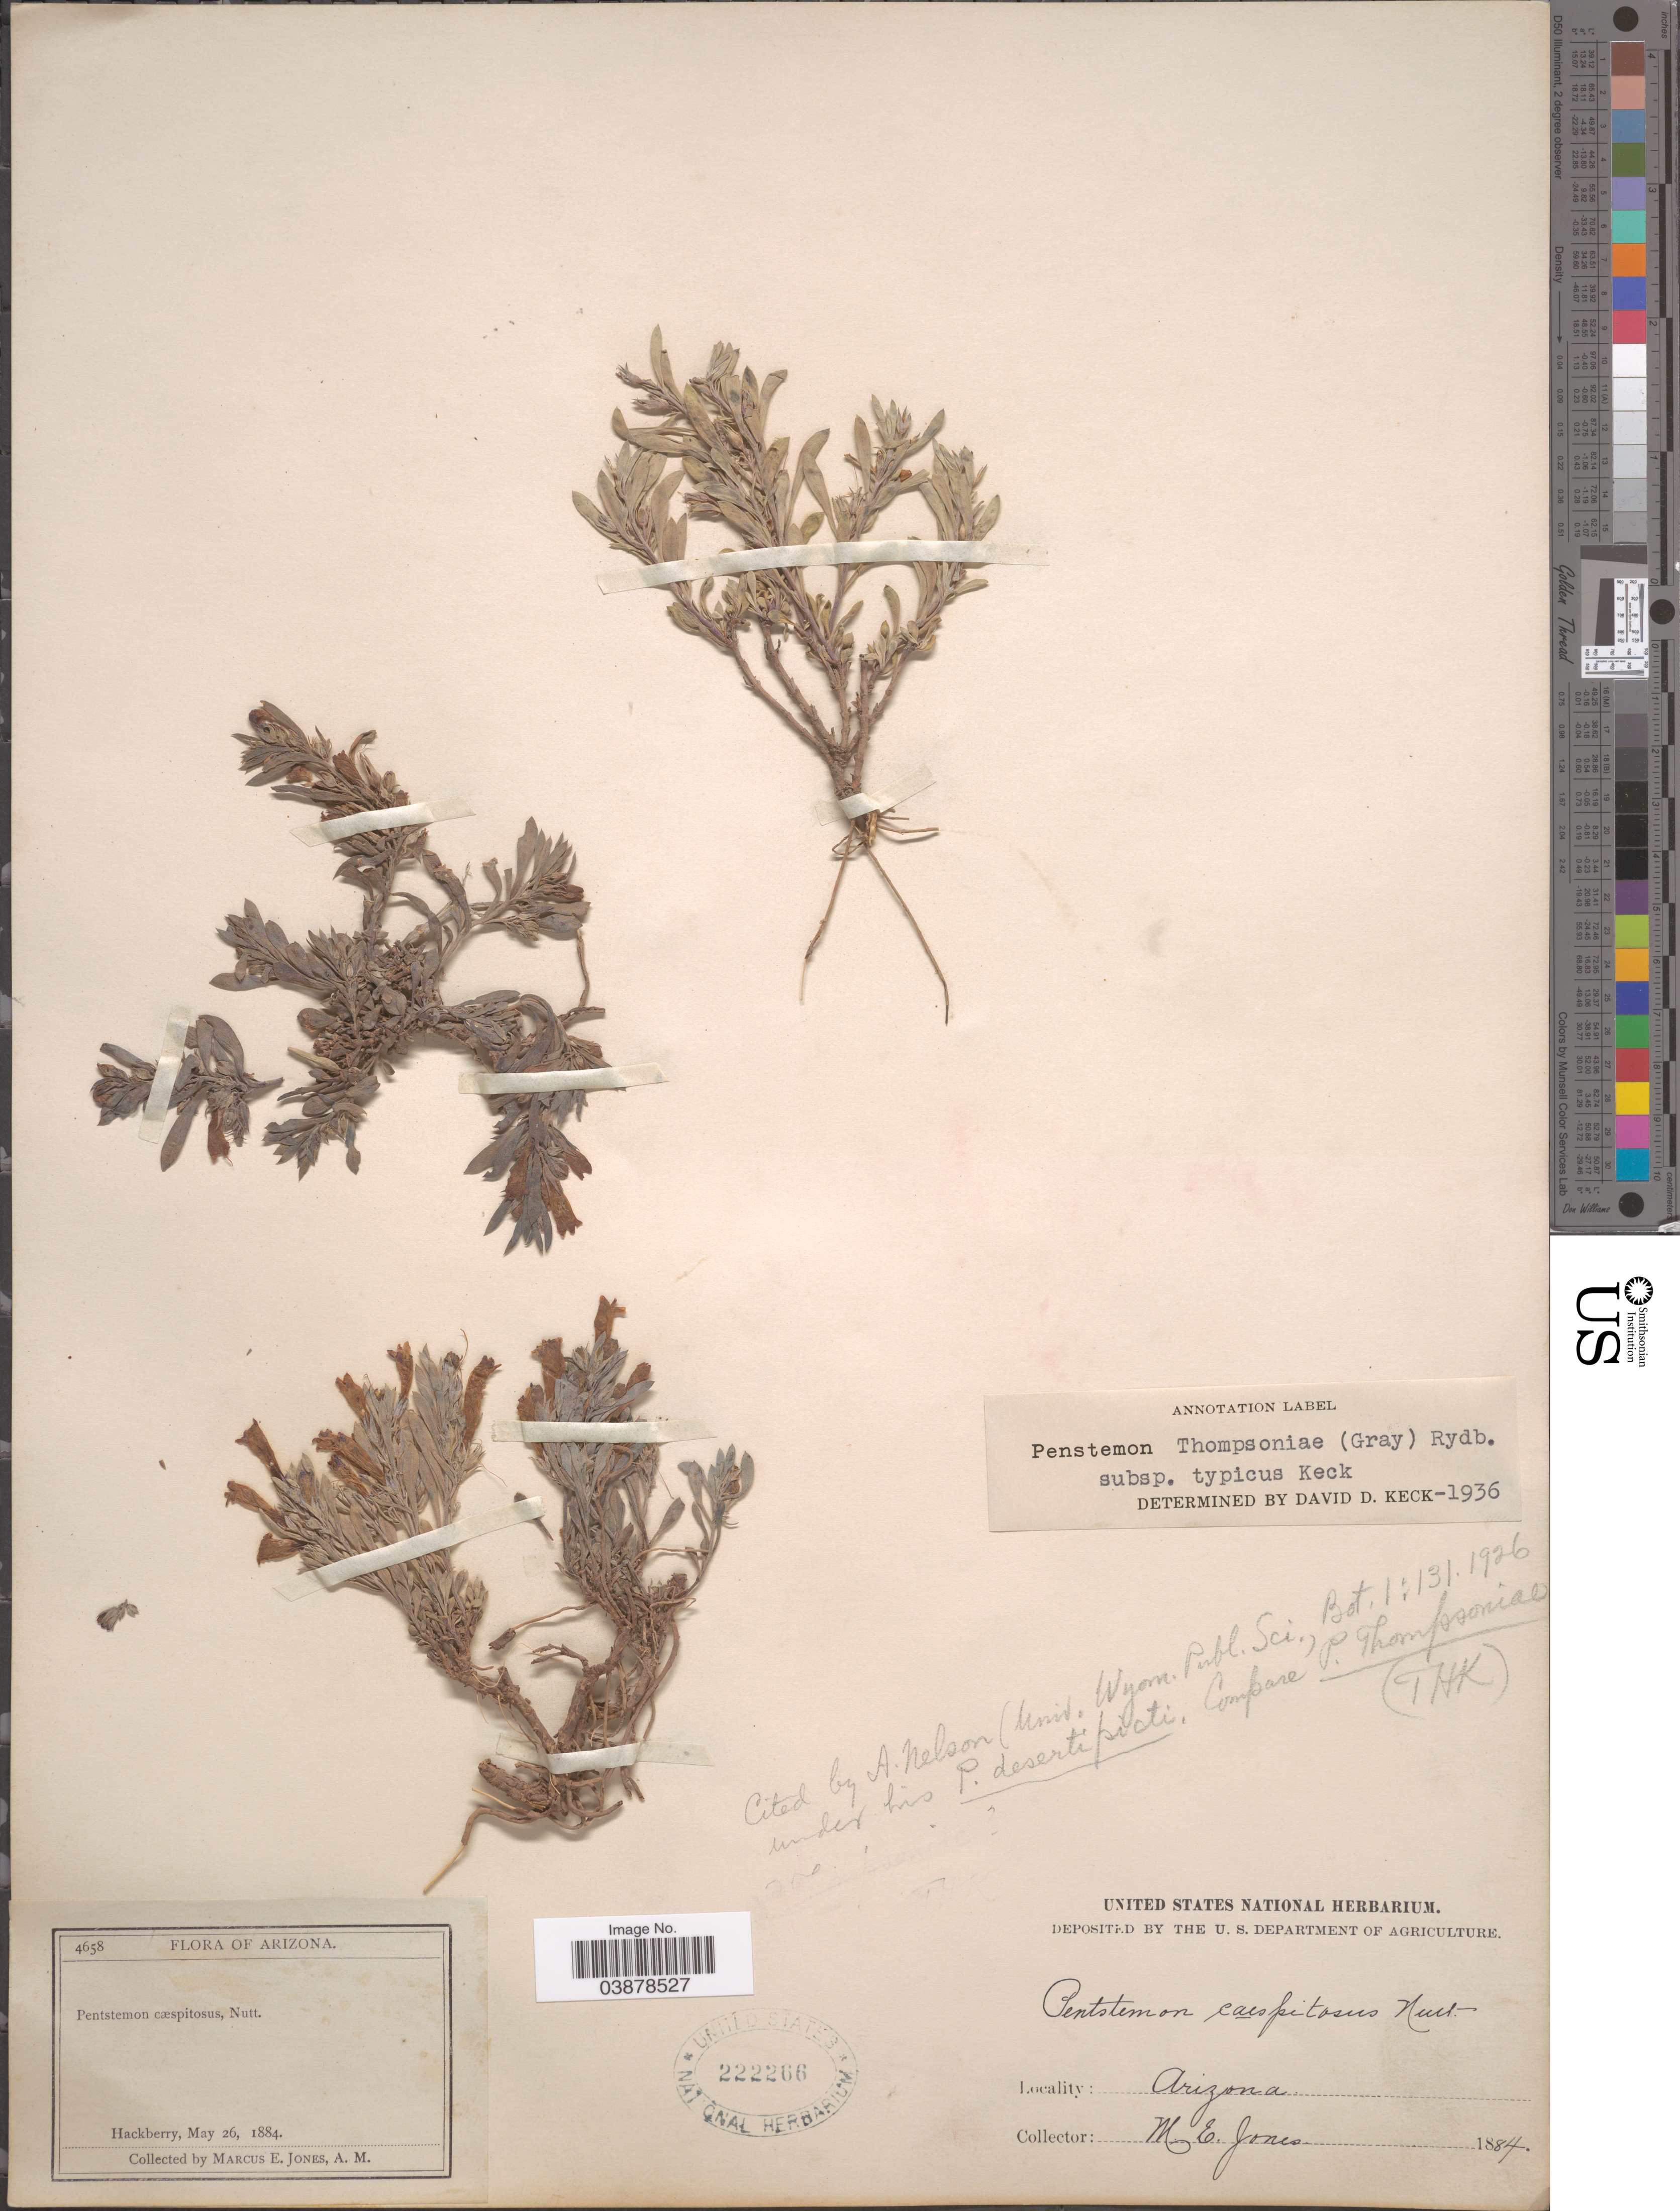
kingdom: Plantae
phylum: Tracheophyta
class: Magnoliopsida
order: Lamiales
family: Plantaginaceae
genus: Penstemon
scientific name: Penstemon thompsonaie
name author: (A. Gray) Rydb.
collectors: M. E. Jones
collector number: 4658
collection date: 1884-05-26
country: United States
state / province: Arizona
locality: Hackberry.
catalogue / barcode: US 222266